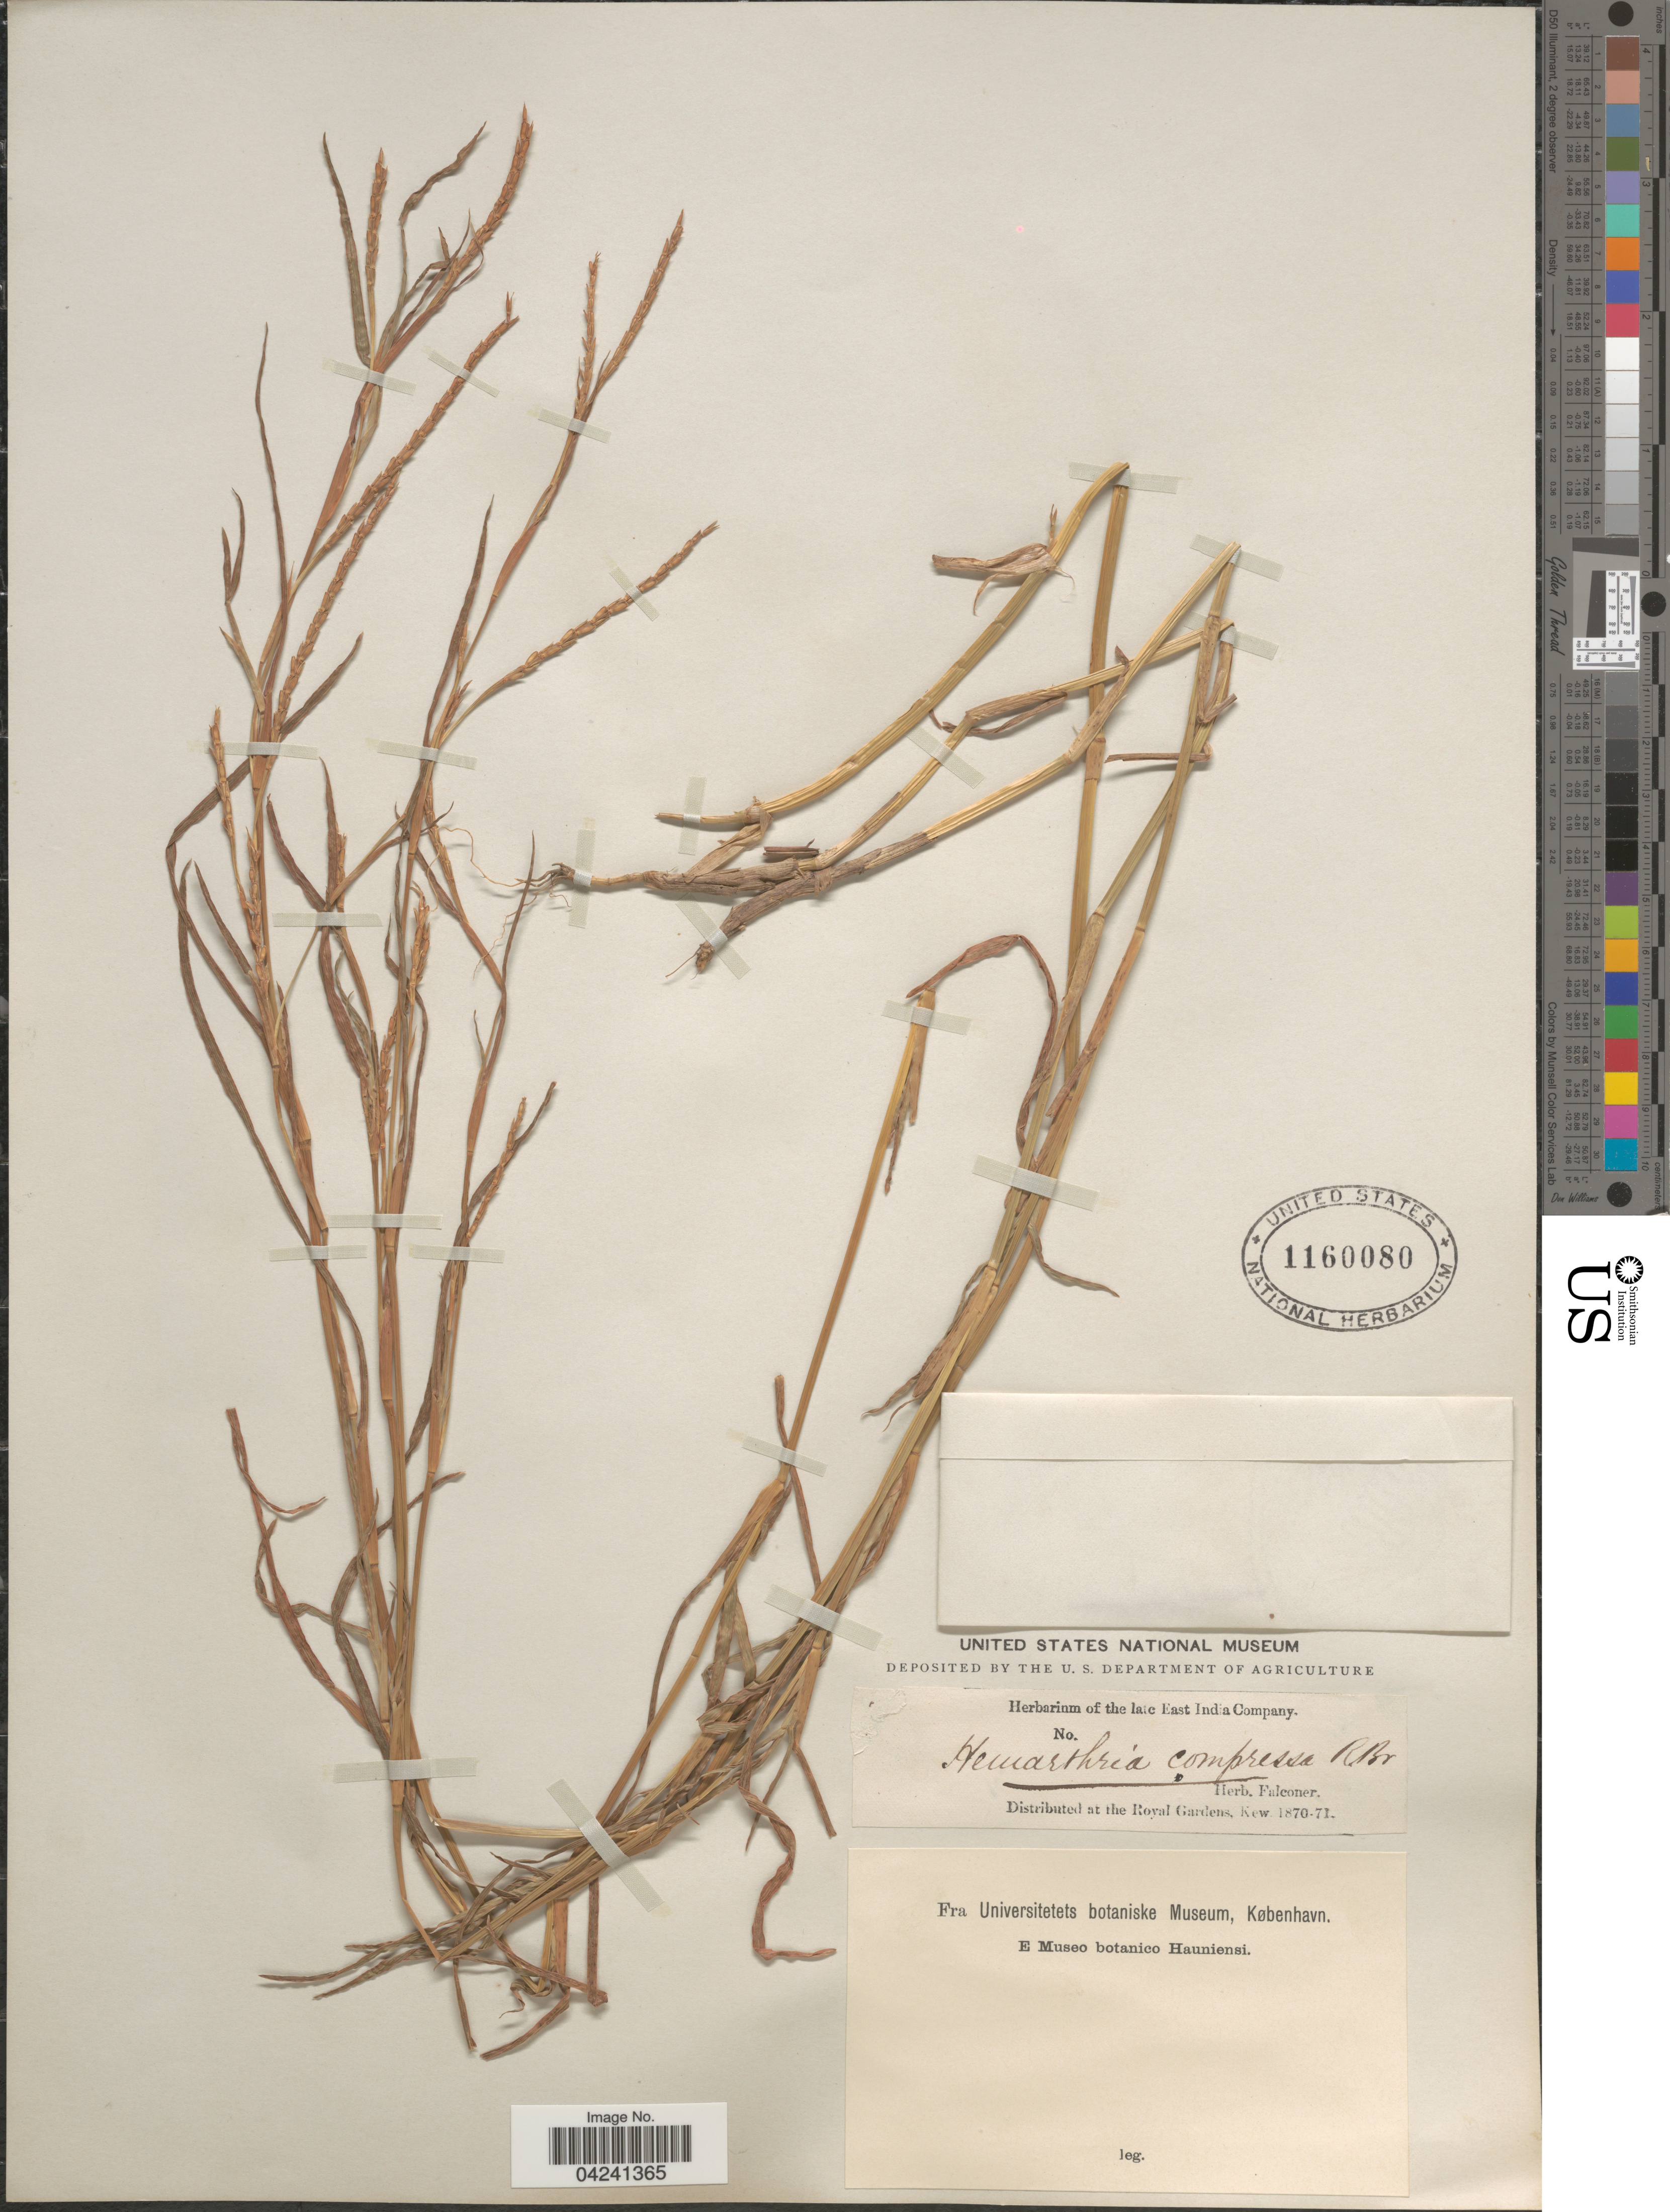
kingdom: Plantae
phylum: Tracheophyta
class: Liliopsida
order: Poales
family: Poaceae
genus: Hemarthria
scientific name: Hemarthria compressa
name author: (L.) R. Br.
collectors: ex herb. Falconer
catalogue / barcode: US 1160080